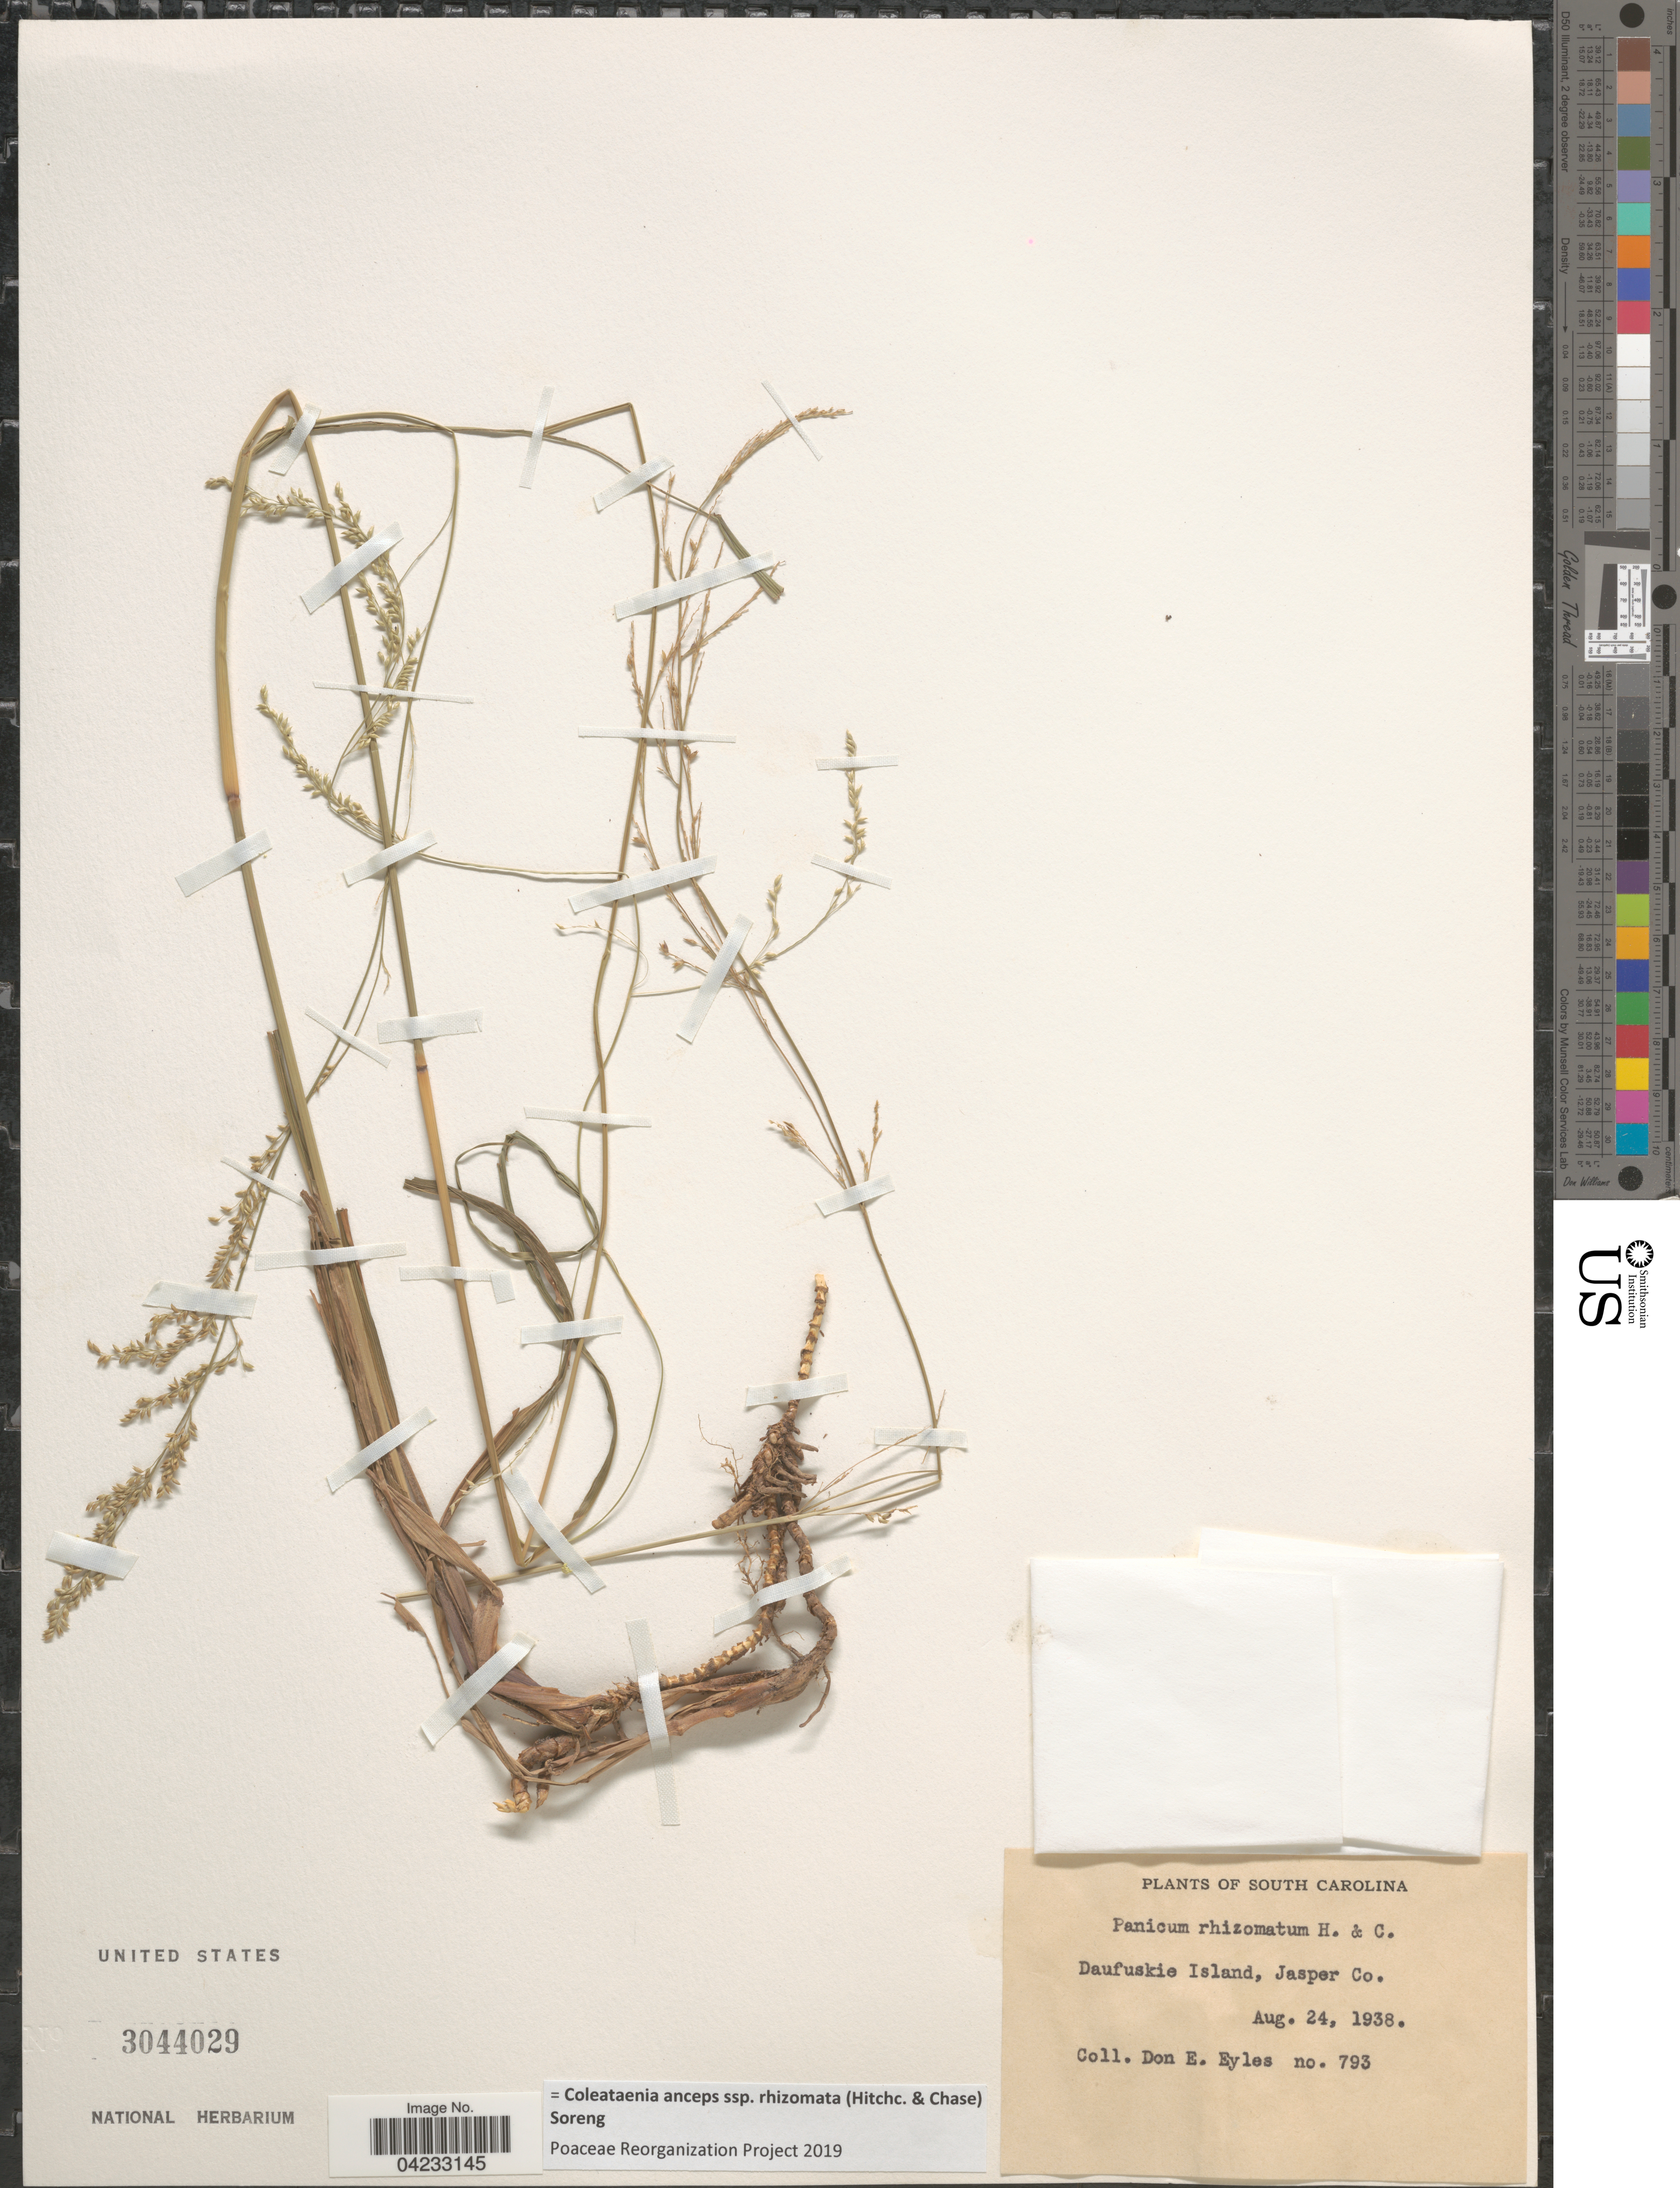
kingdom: Plantae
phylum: Tracheophyta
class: Liliopsida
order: Poales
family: Poaceae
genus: Coleataenia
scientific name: Coleataenia anceps subsp. rhizomata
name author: (Hitchc. & Chase) Soreng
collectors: D. Eyles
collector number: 793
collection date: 1938-08-24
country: United States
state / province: South Carolina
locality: Daufuskie Island, Jasper Co.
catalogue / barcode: US 3044029